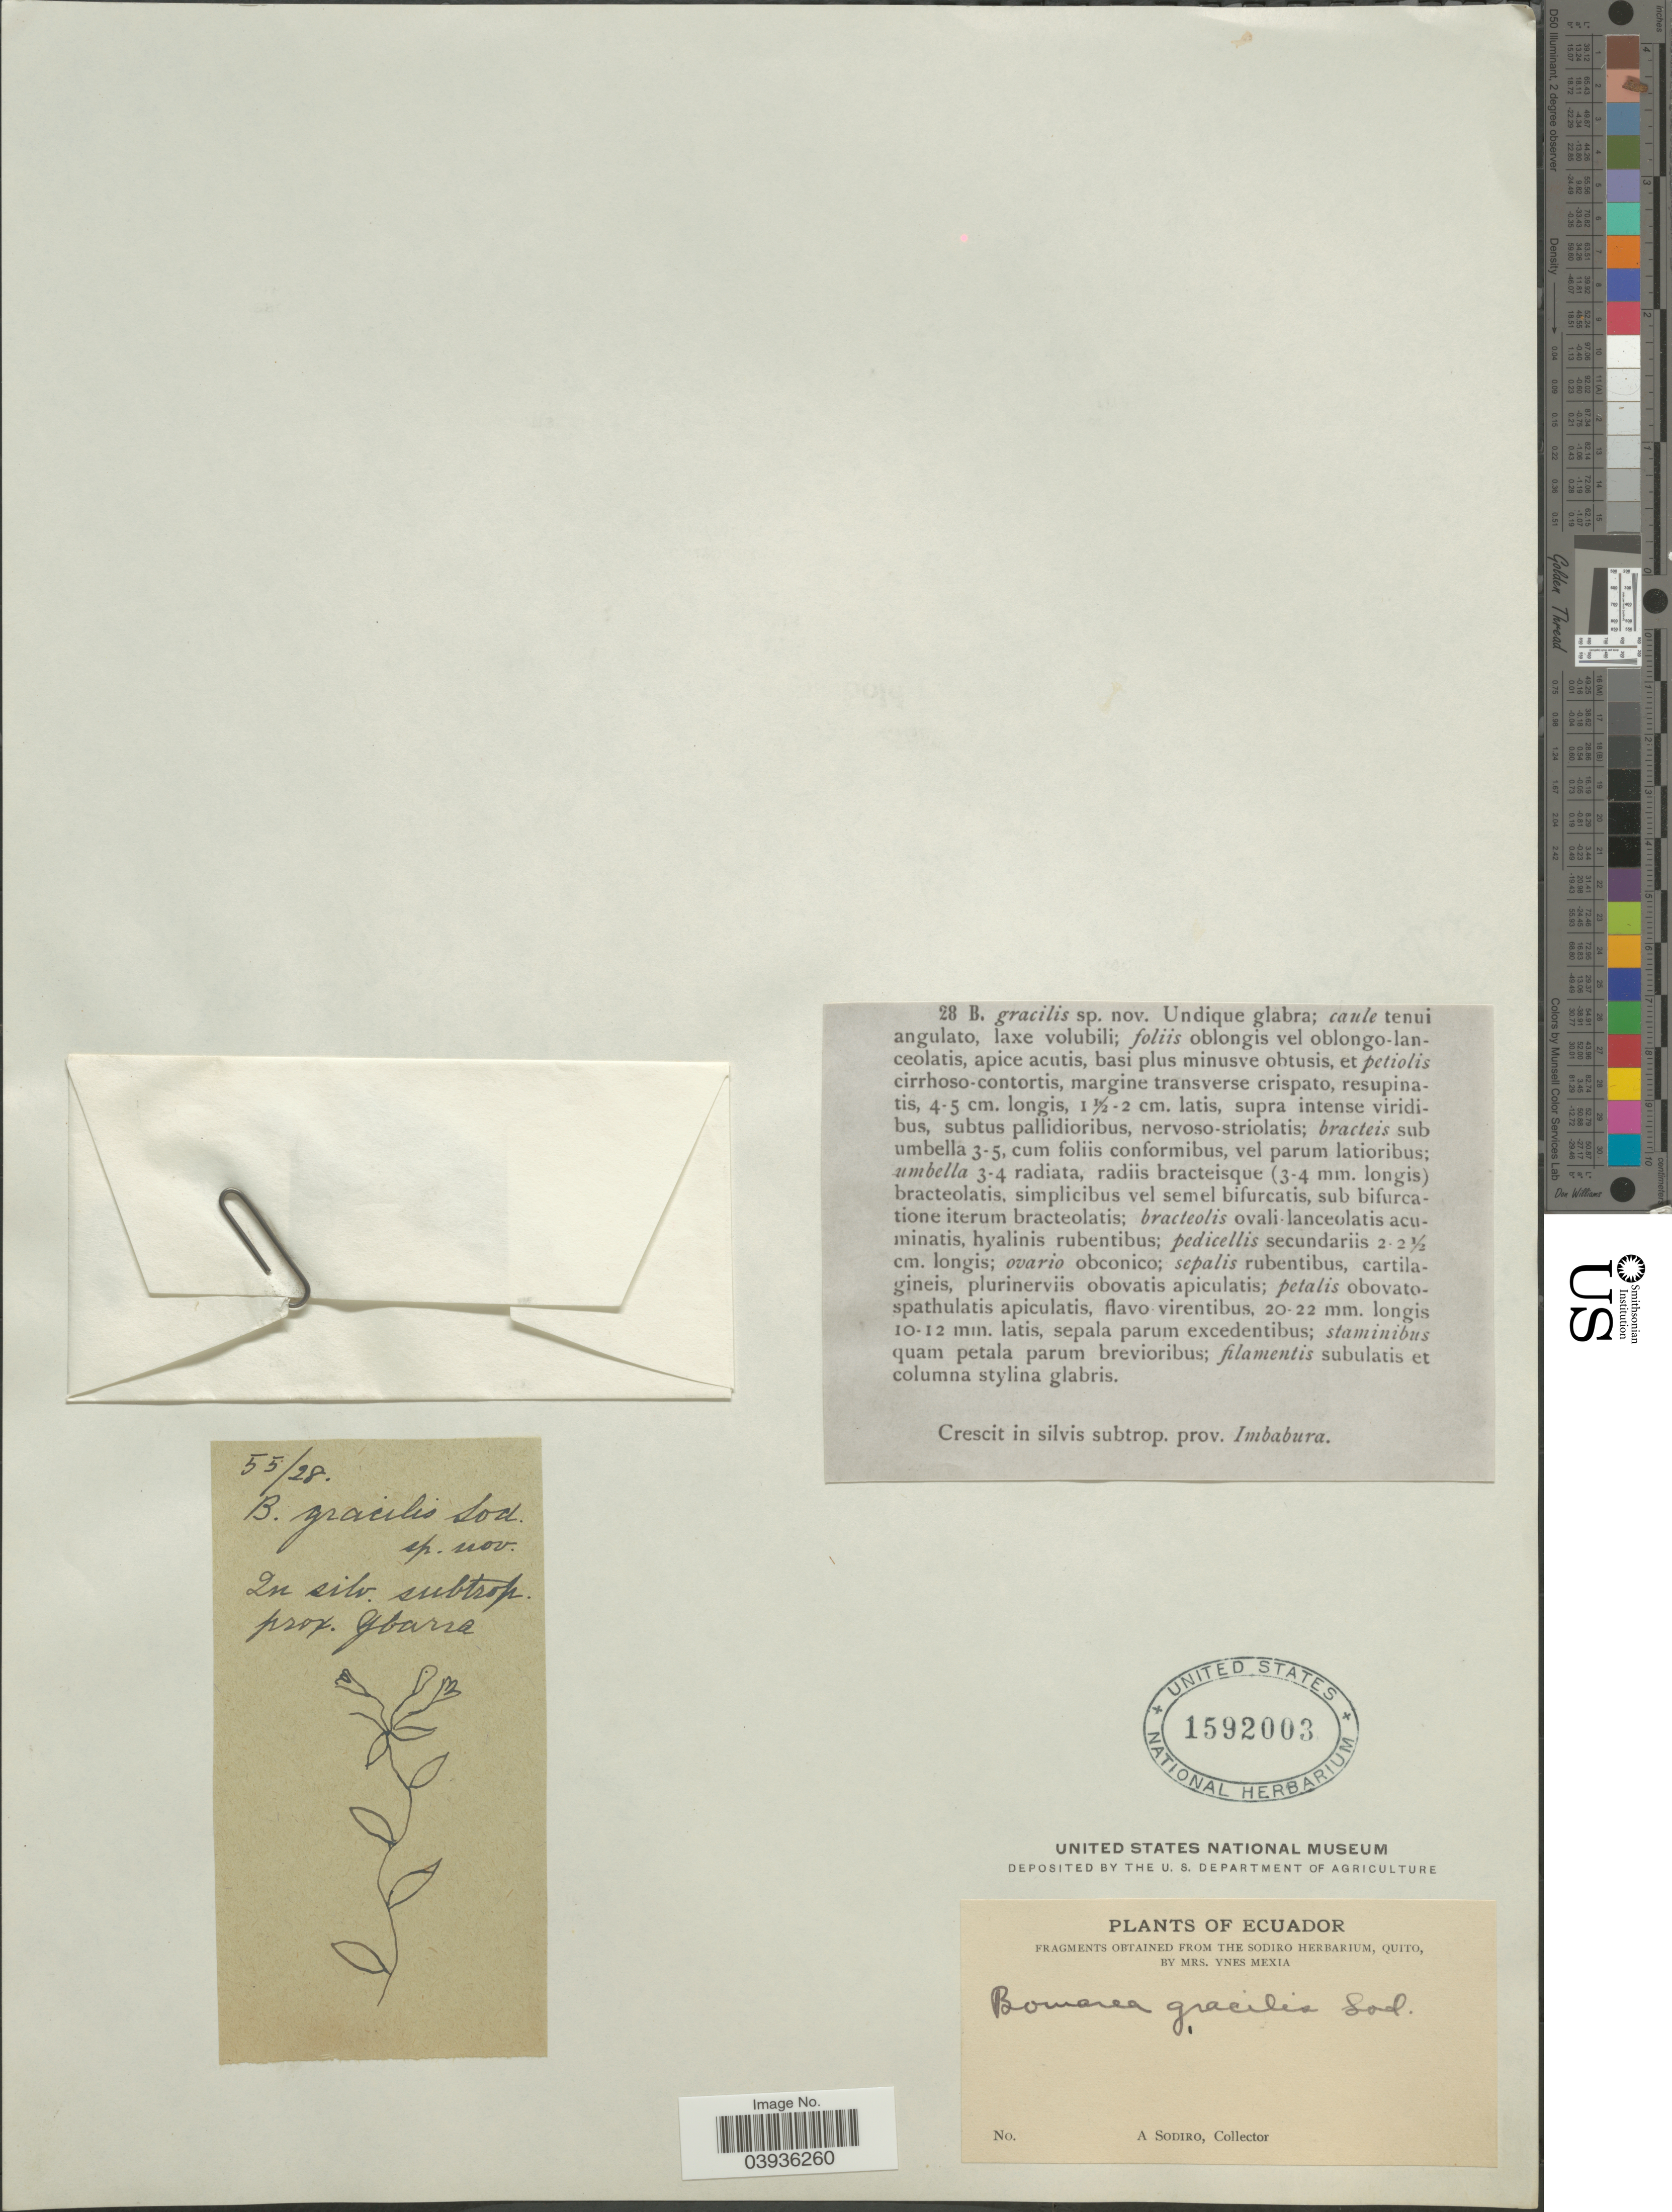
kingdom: Plantae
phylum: Tracheophyta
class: Liliopsida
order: Liliales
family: Alstroemeriaceae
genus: Bomarea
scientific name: Bomarea gracilis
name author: Sodiro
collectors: A. Sodiro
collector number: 55/28B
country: Ecuador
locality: In silv. subtrop. prop. Ibarra.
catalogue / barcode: US 1592003